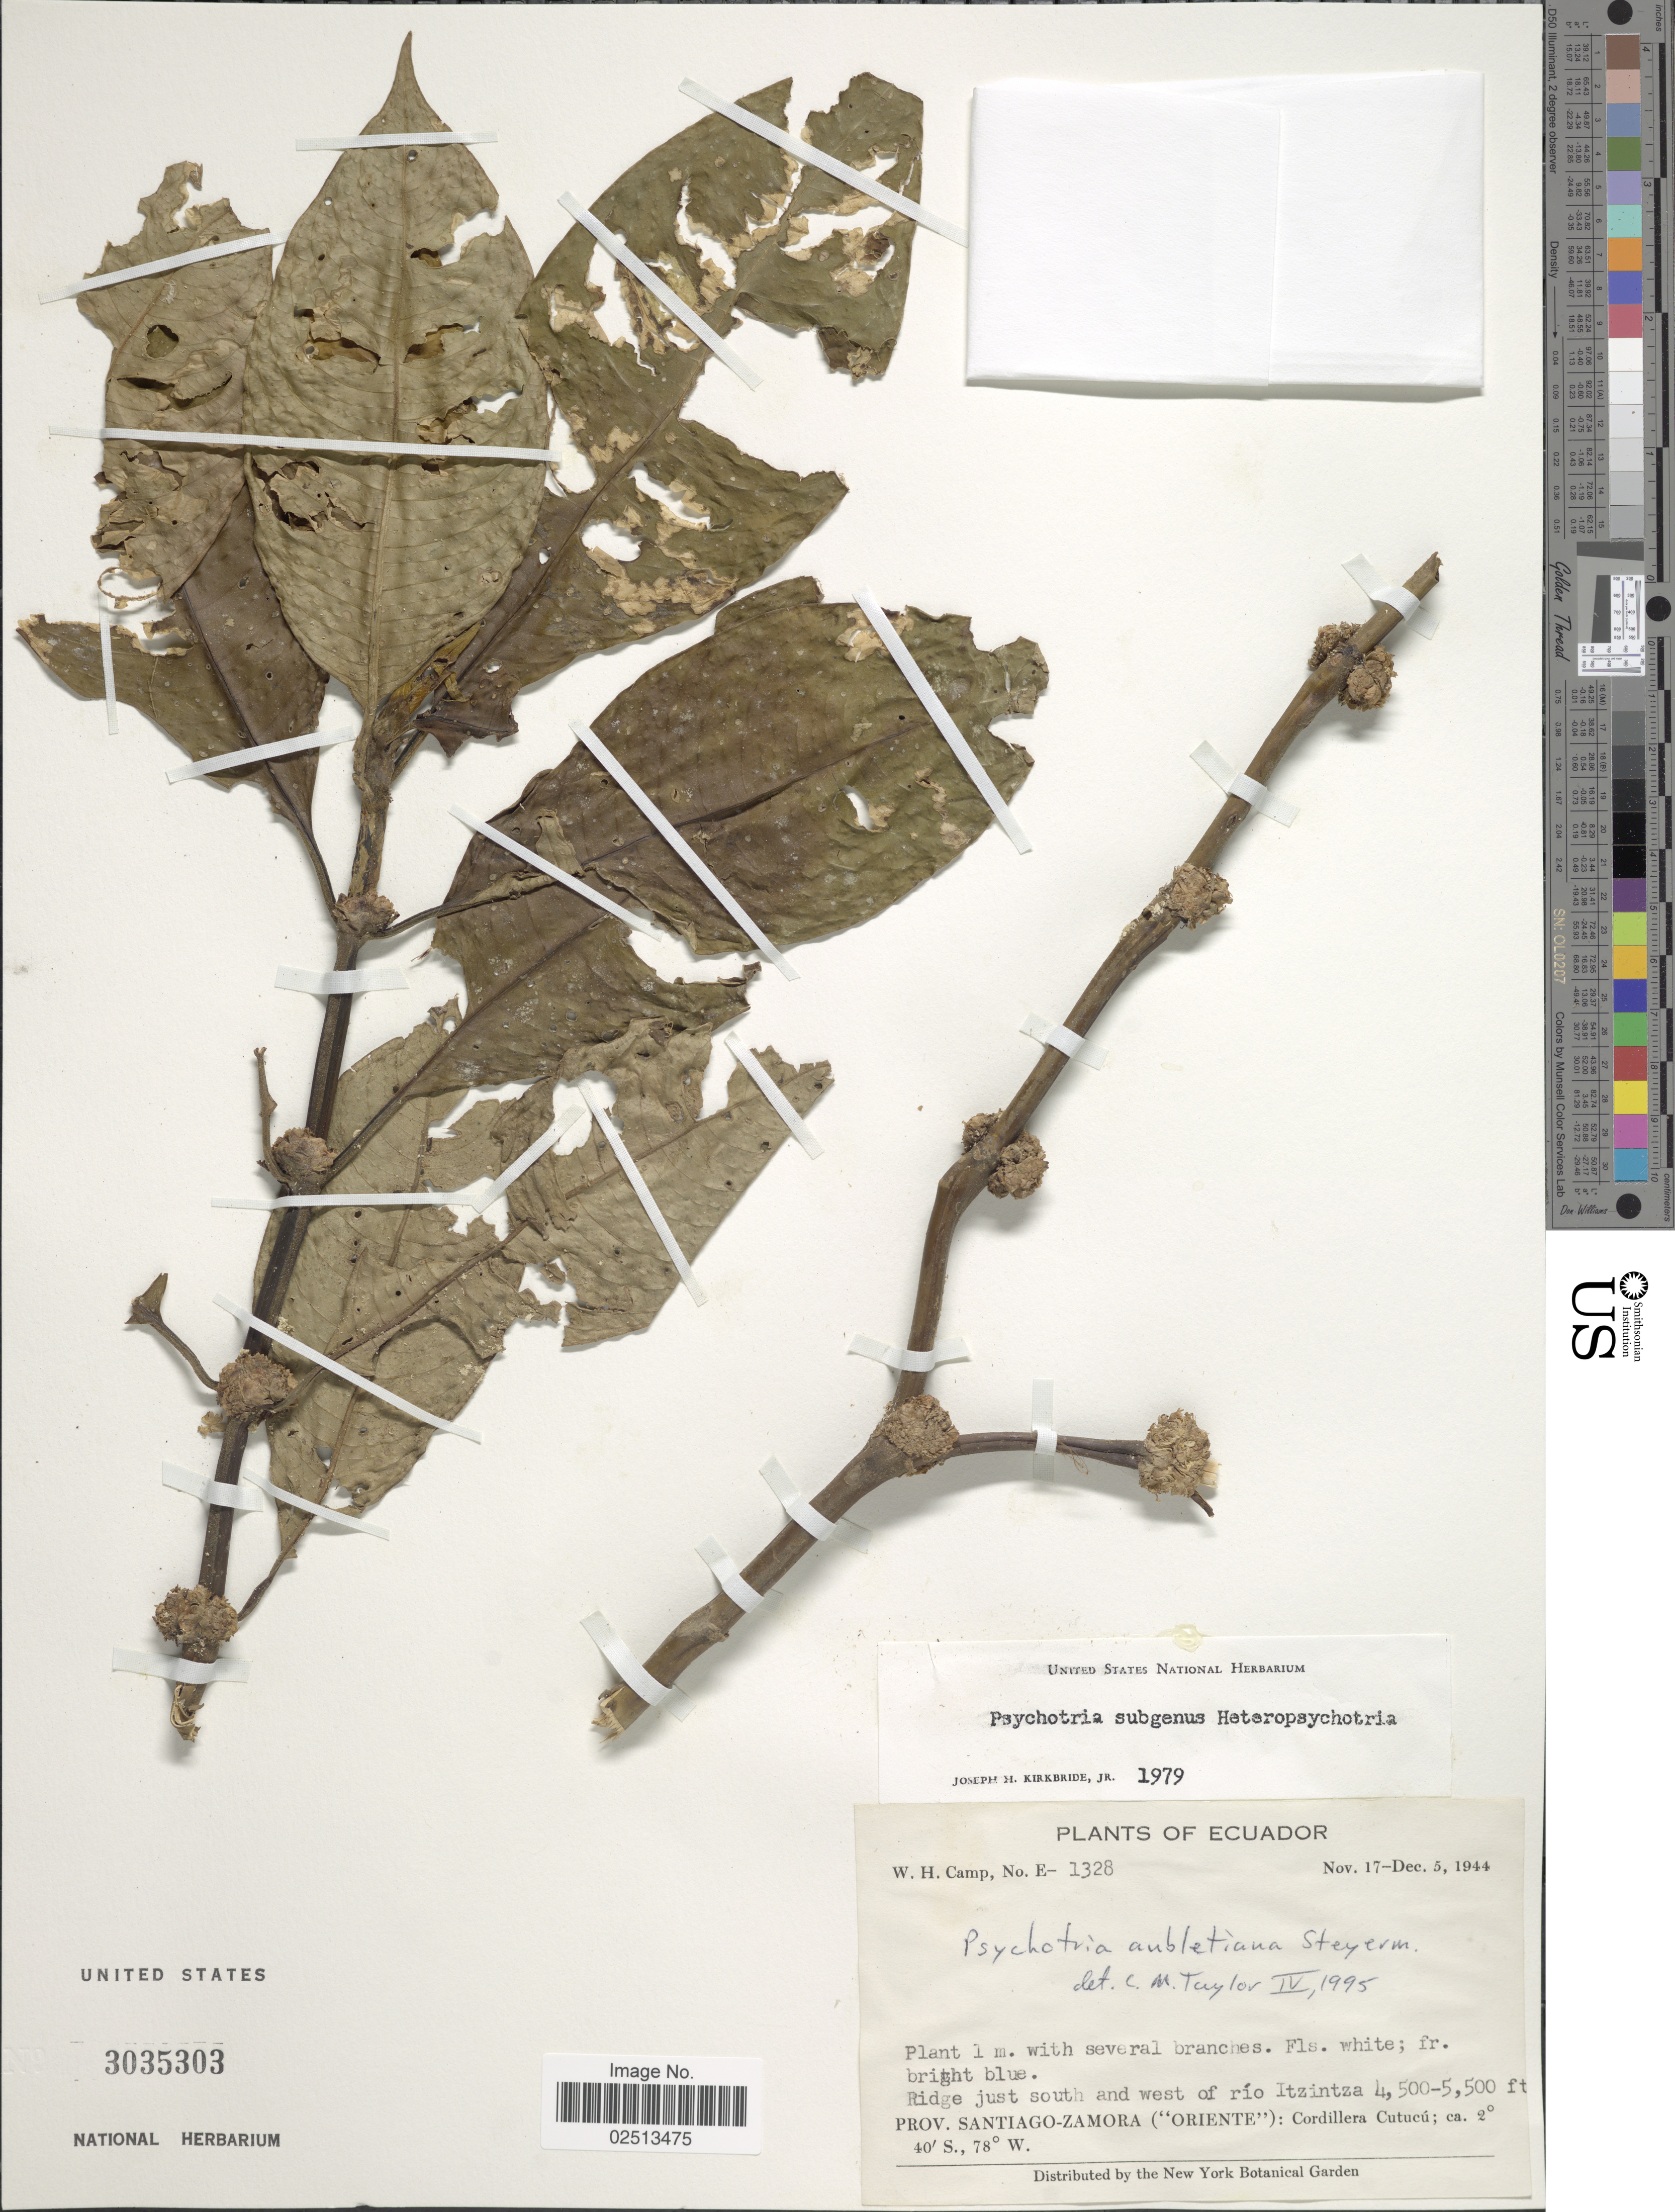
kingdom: Plantae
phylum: Tracheophyta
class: Magnoliopsida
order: Gentianales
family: Rubiaceae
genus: Psychotria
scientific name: Psychotria aubletiana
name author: Steyerm.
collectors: W. H. Camp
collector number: E-1328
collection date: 1944-11-17/1944-12-05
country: Ecuador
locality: Ridge just south and west of río Itzintza, Prov. Santiago-Zamora (Oriente): Cordillera Cutucú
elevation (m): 1372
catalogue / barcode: US 3035303